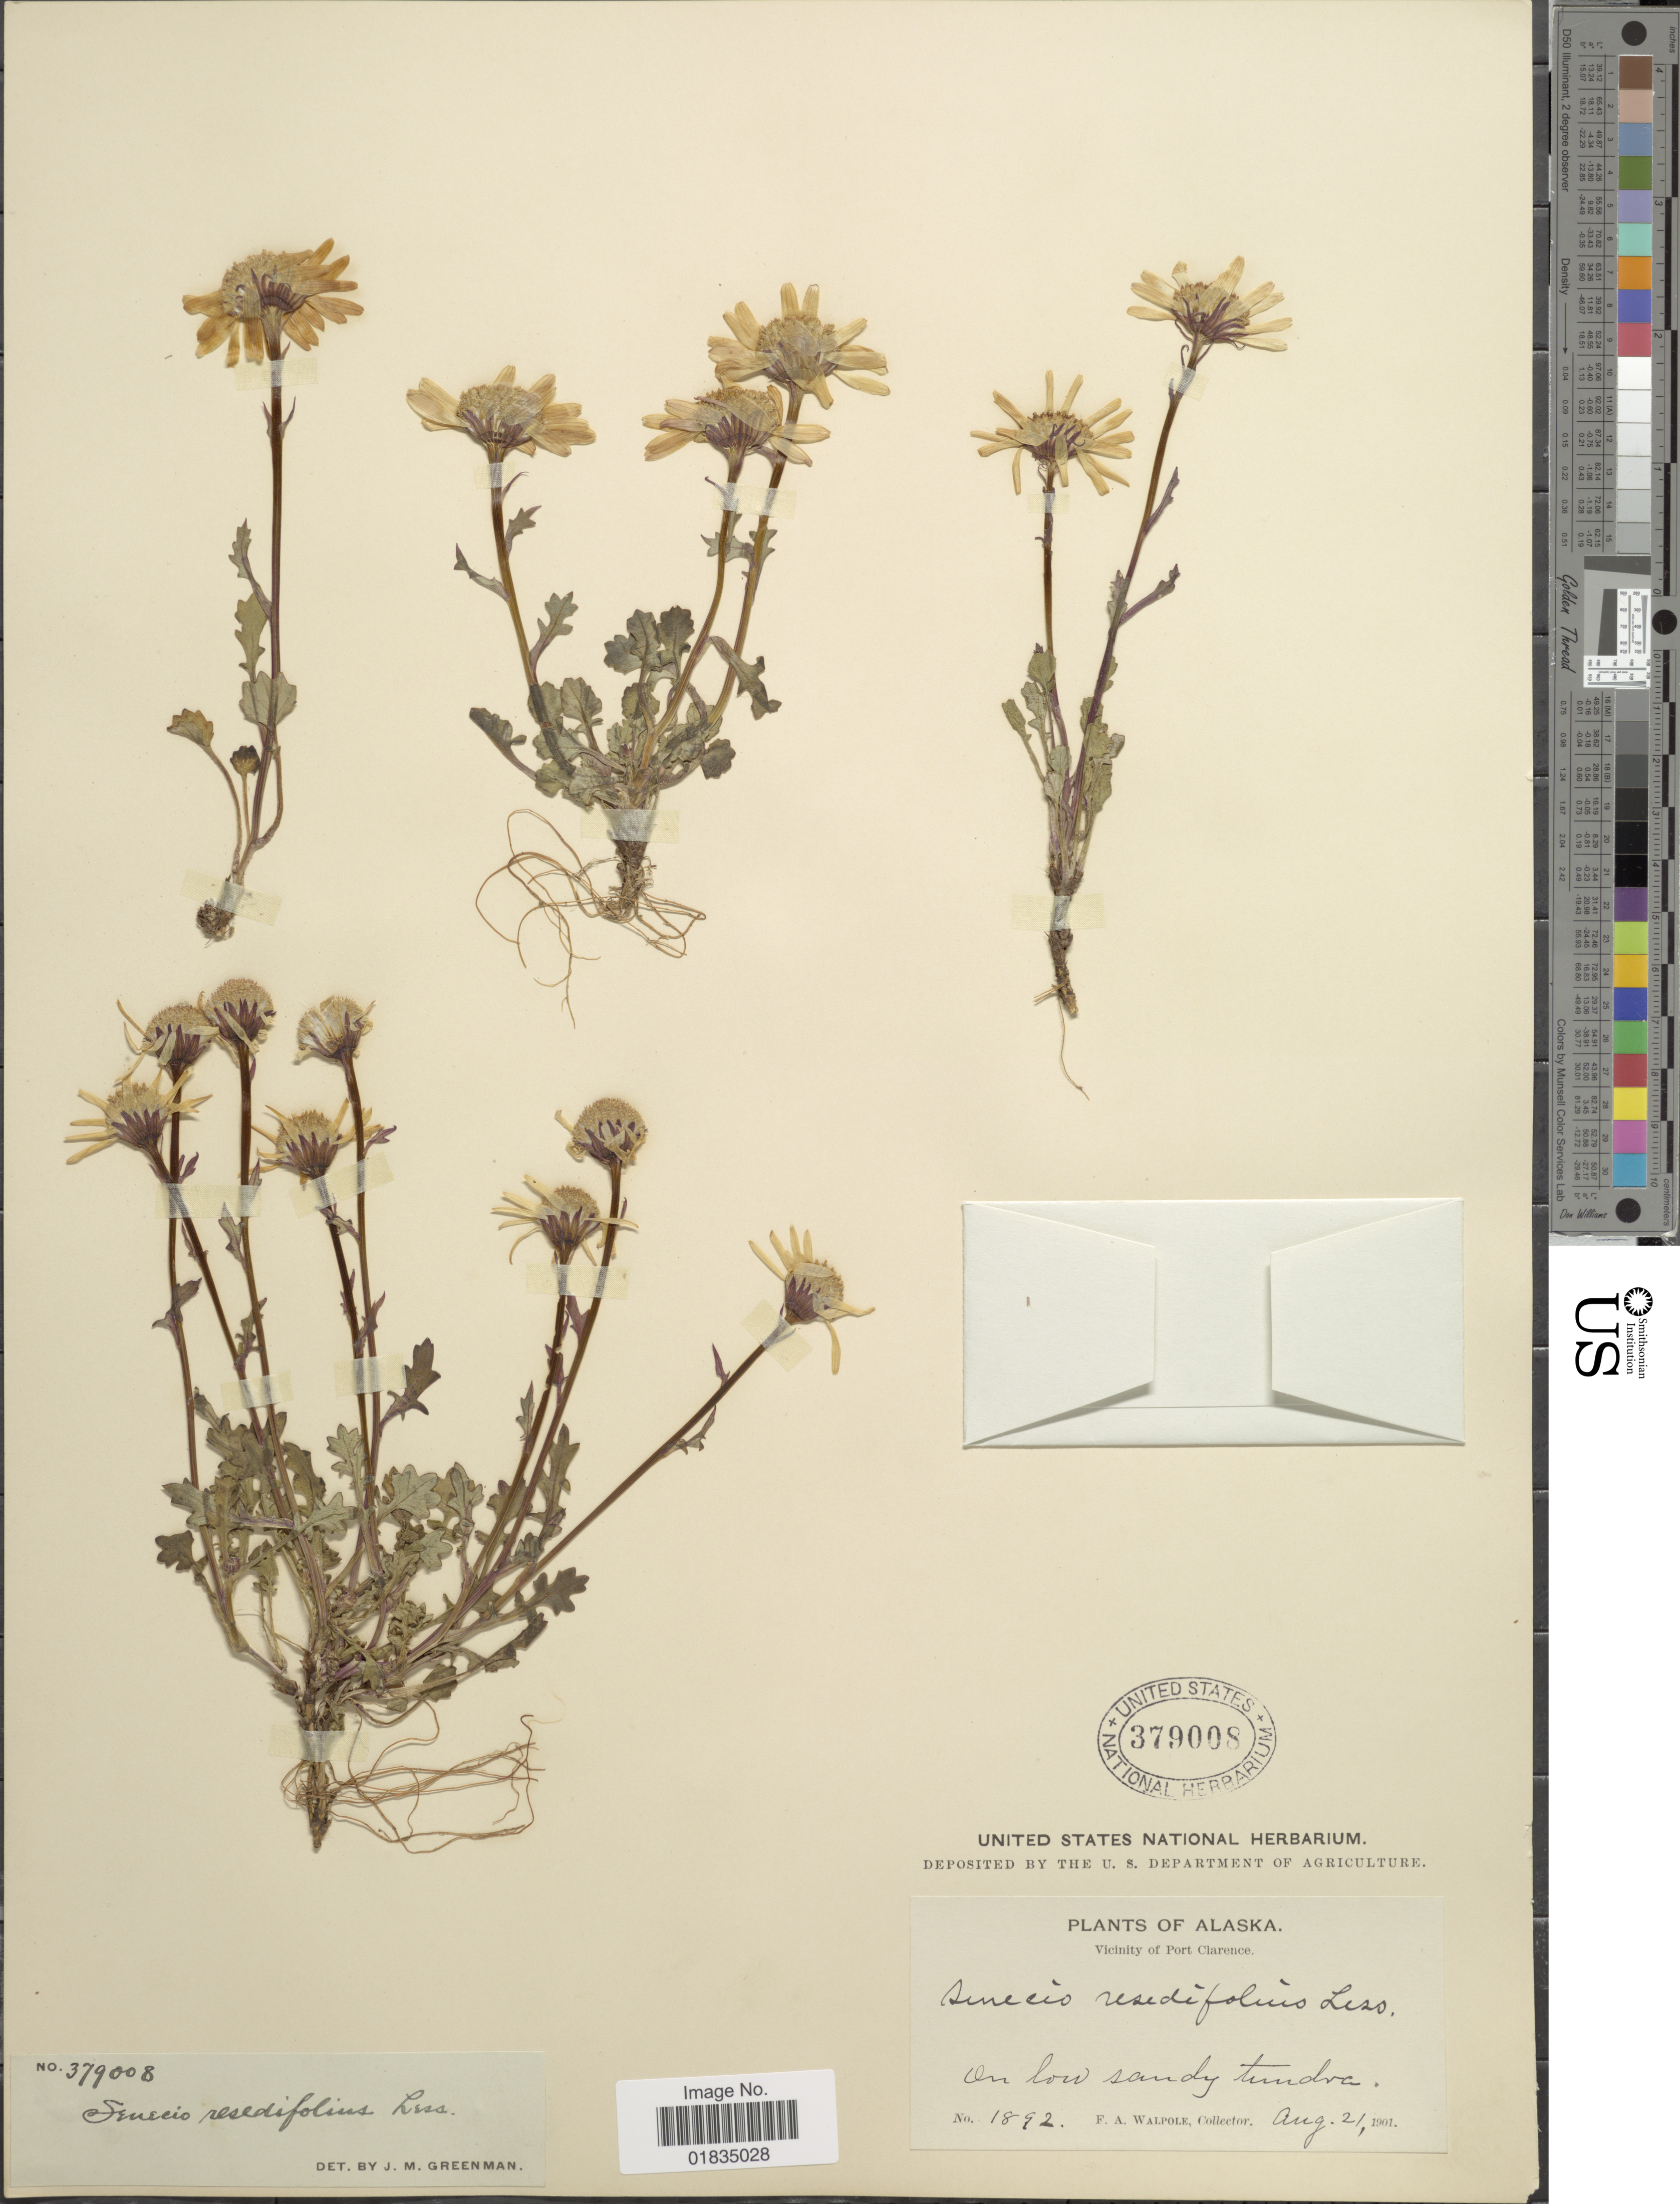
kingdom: Plantae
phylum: Tracheophyta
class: Magnoliopsida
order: Asterales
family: Asteraceae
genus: Packera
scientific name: Packera heterophylla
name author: (Fisch.) E. Wiebe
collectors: F. Walpole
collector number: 1892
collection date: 1901-08-21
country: United States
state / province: Alaska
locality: Vicinity of Port Clarence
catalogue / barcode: US 379008